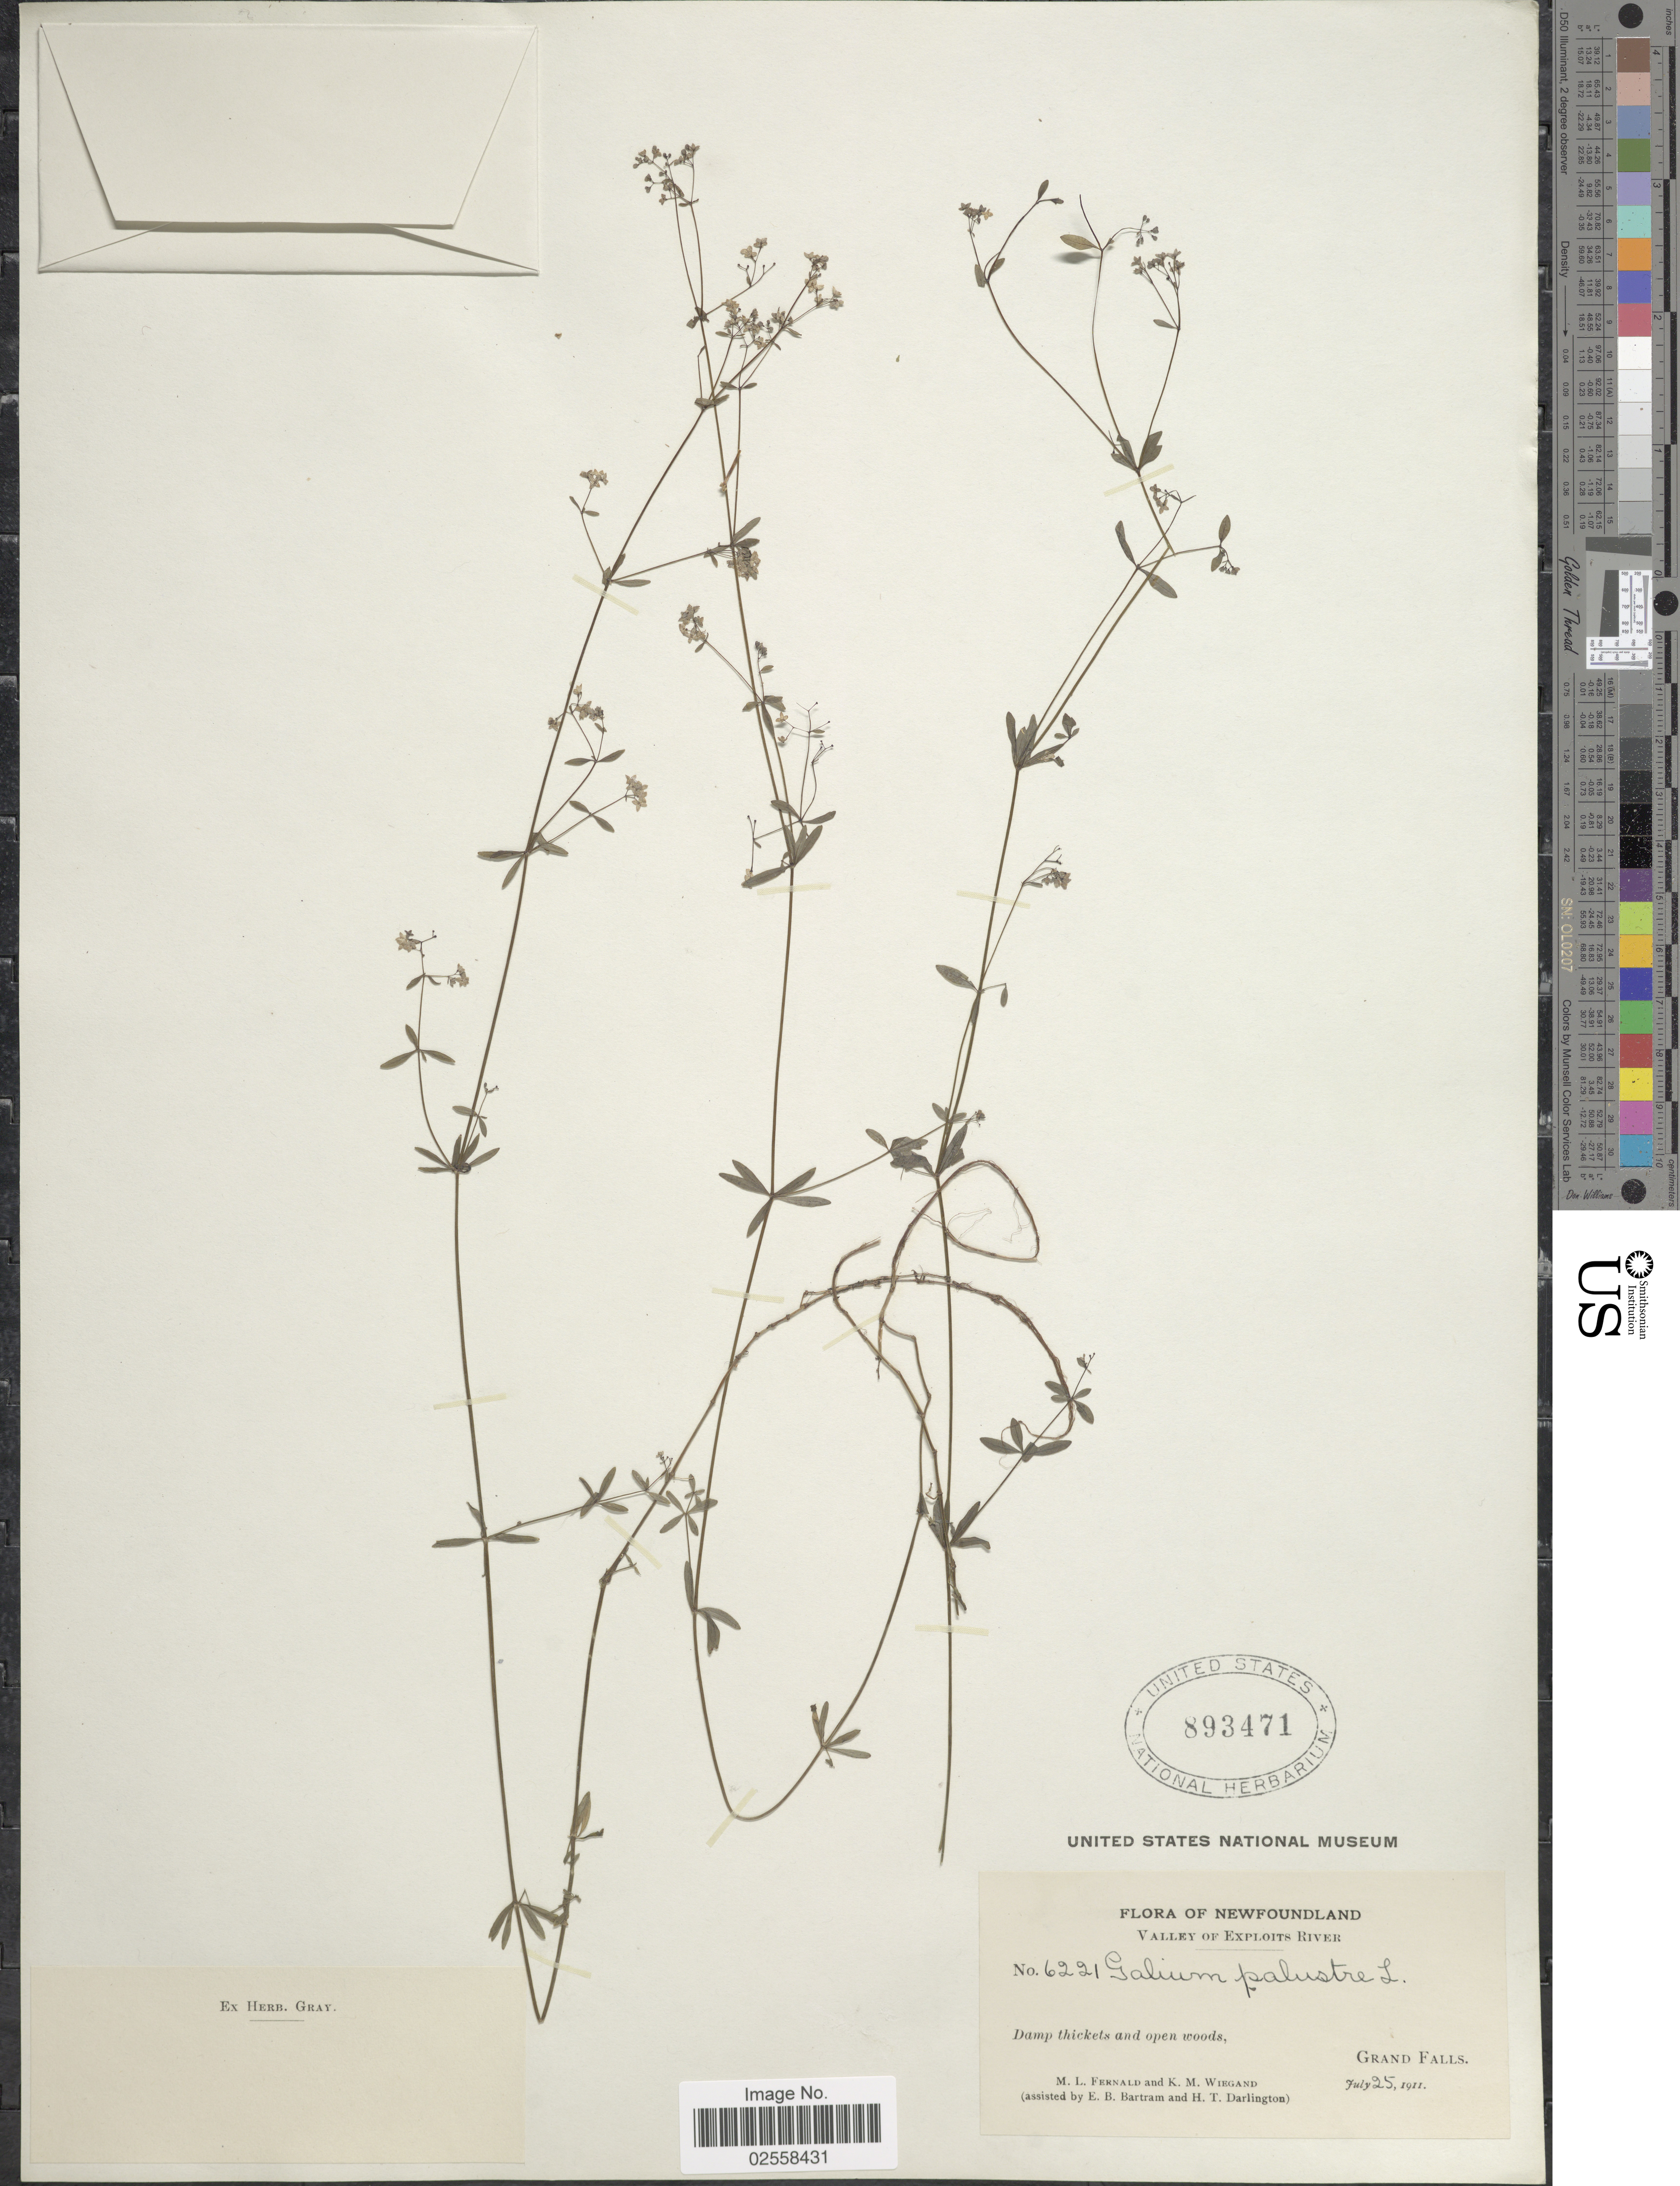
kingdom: Plantae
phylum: Tracheophyta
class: Magnoliopsida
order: Gentianales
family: Rubiaceae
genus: Galium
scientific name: Galium plumosum subsp. plumosum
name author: Rusby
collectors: M. L. Fernald, K. M. Wiegand, E. B. Bartram & H. Darlington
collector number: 6221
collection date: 1911-07-25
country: Canada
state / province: Newfoundland and Labrador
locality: Valley of Exploits River, Grand Falls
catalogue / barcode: US 893471